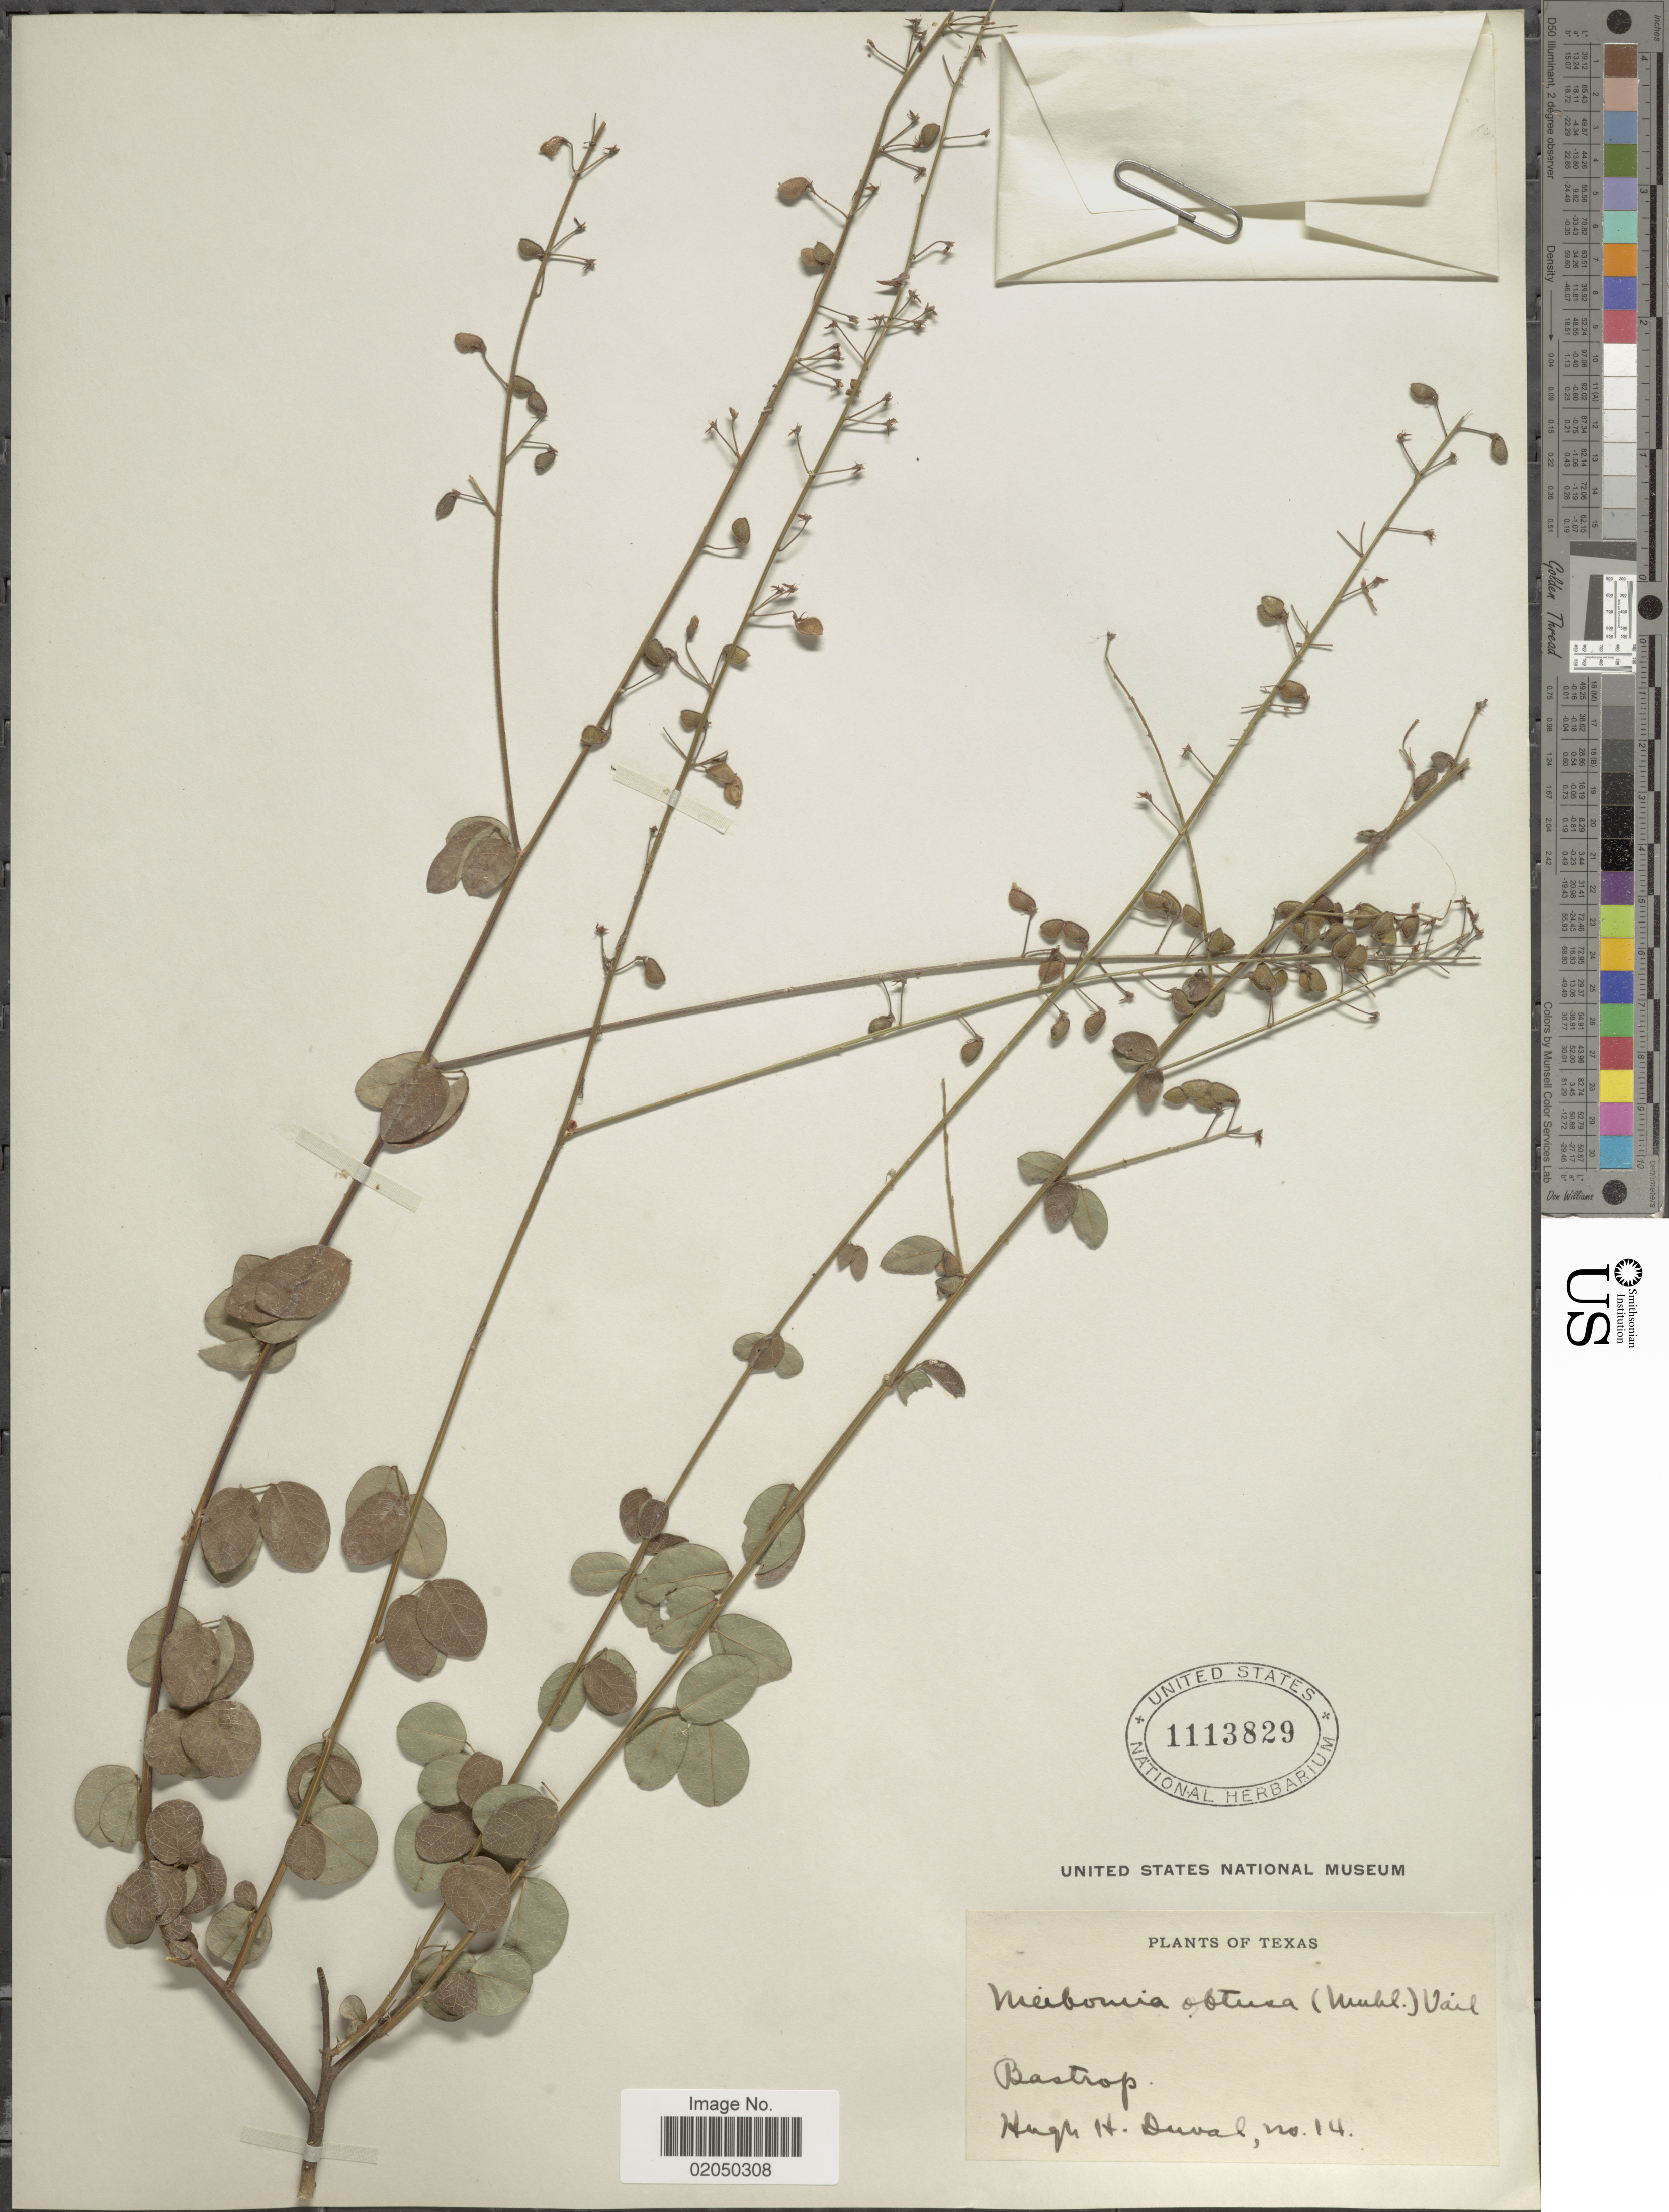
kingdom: Plantae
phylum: Tracheophyta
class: Magnoliopsida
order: Fabales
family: Fabaceae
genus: Desmodium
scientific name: Desmodium ciliare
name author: (Muhl. ex Willd.) DC.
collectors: H. Duval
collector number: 14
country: United States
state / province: Texas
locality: Bastrop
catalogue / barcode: US 1113829